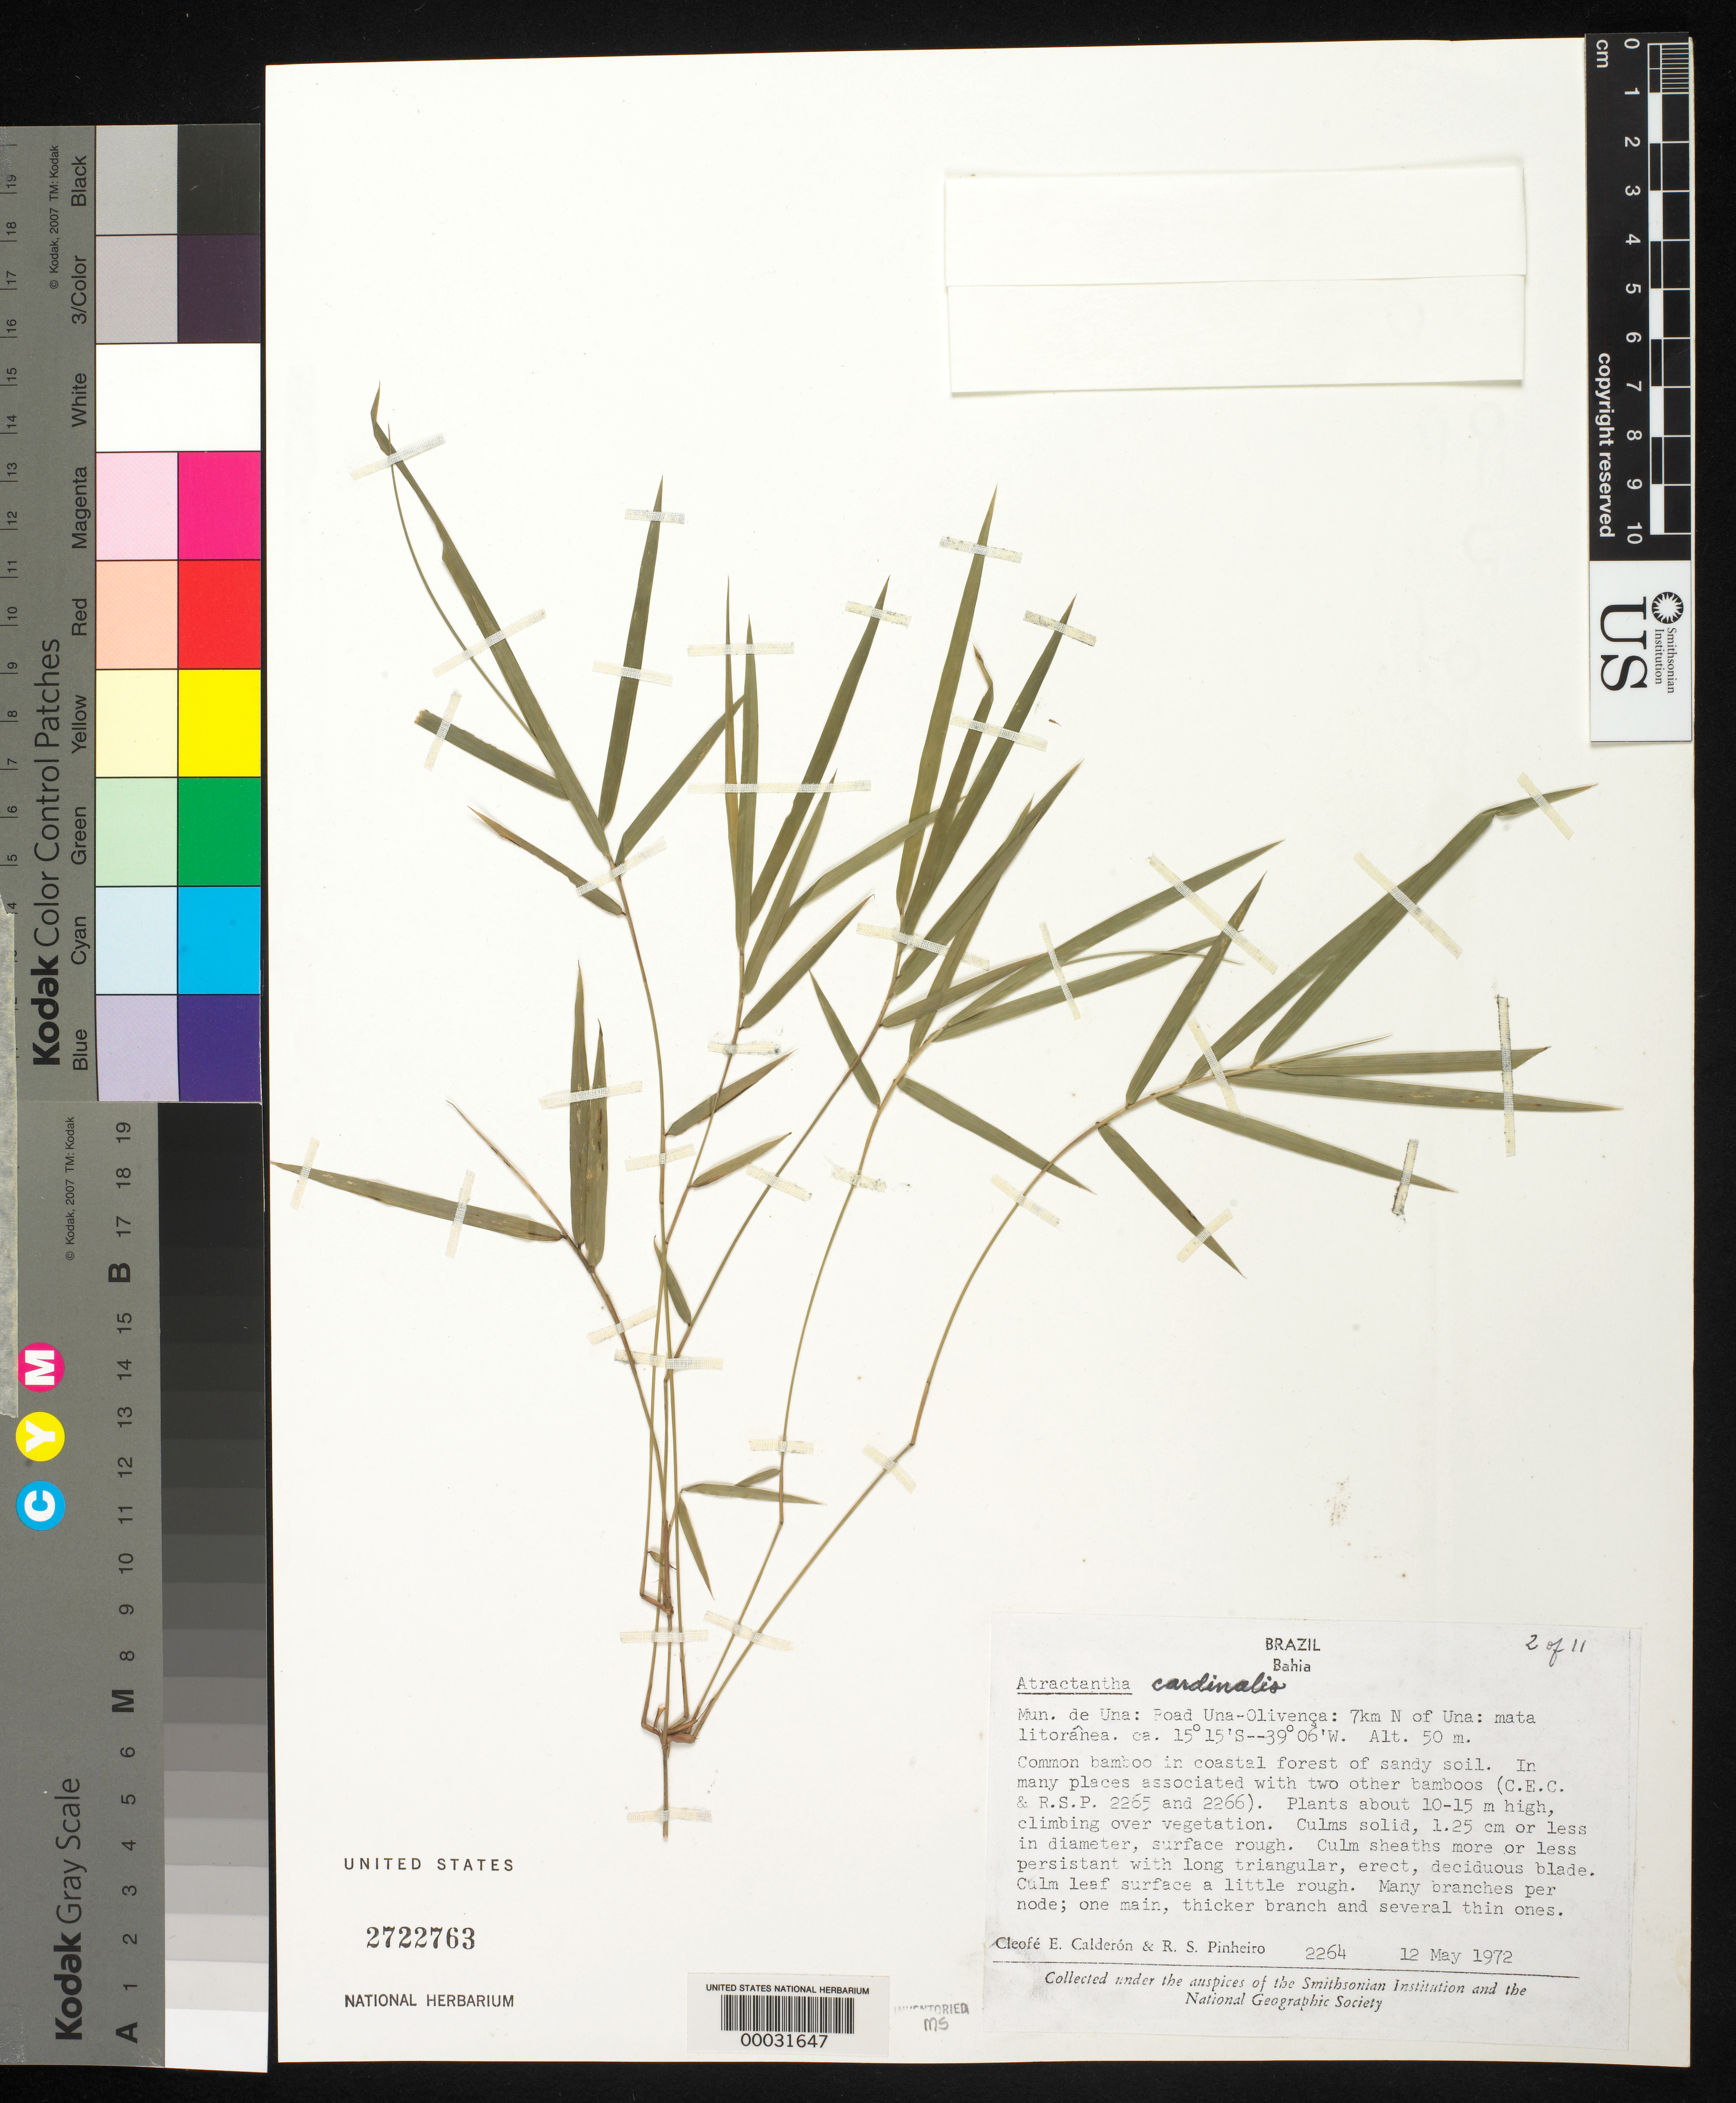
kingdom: Plantae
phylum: Tracheophyta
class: Liliopsida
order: Poales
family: Poaceae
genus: Atractantha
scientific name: Atractantha cardinalis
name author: Judz.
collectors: C. E. Calderón & R. S. Pinheiro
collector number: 2264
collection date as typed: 12 May 1972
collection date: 1972-05-12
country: Brazil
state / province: Bahia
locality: Una, olivenca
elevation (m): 50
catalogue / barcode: US 2722763